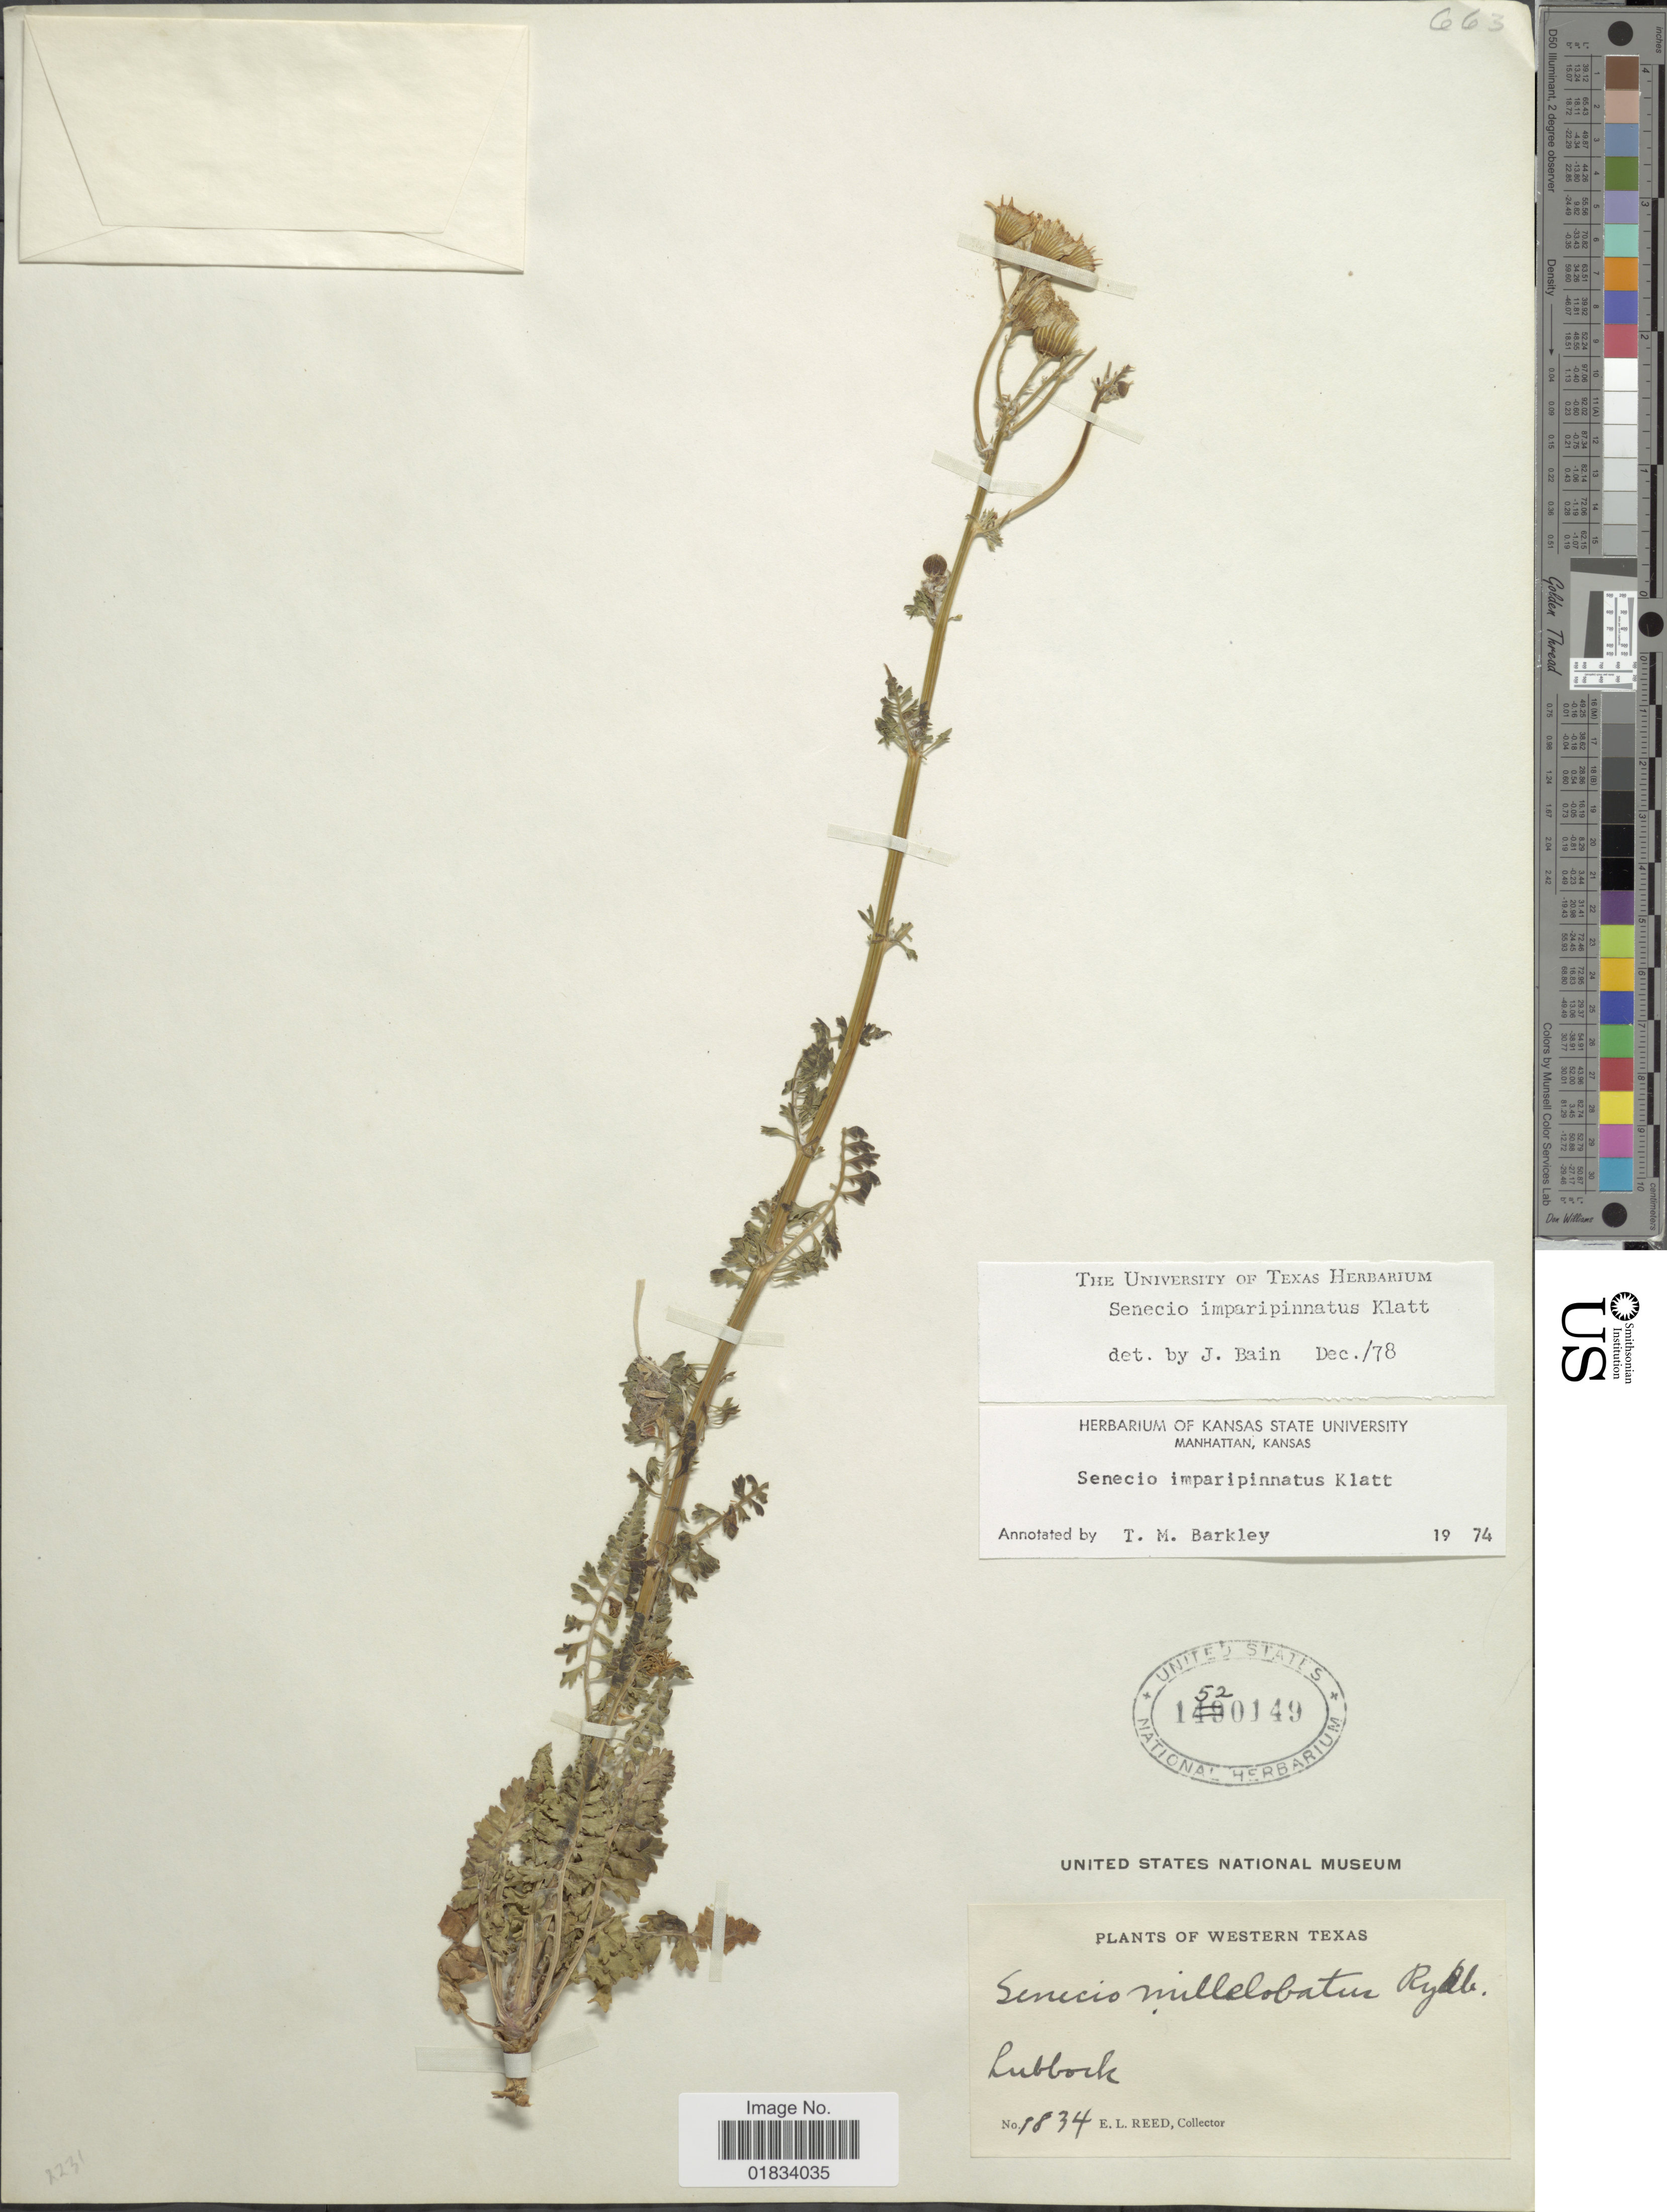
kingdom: Plantae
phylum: Tracheophyta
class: Magnoliopsida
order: Asterales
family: Asteraceae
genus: Packera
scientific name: Packera tampicana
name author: (DC.) C. Jeffrey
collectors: E. Reed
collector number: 1834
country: United States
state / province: Texas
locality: Western Texas, Lubbock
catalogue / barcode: US 1520149